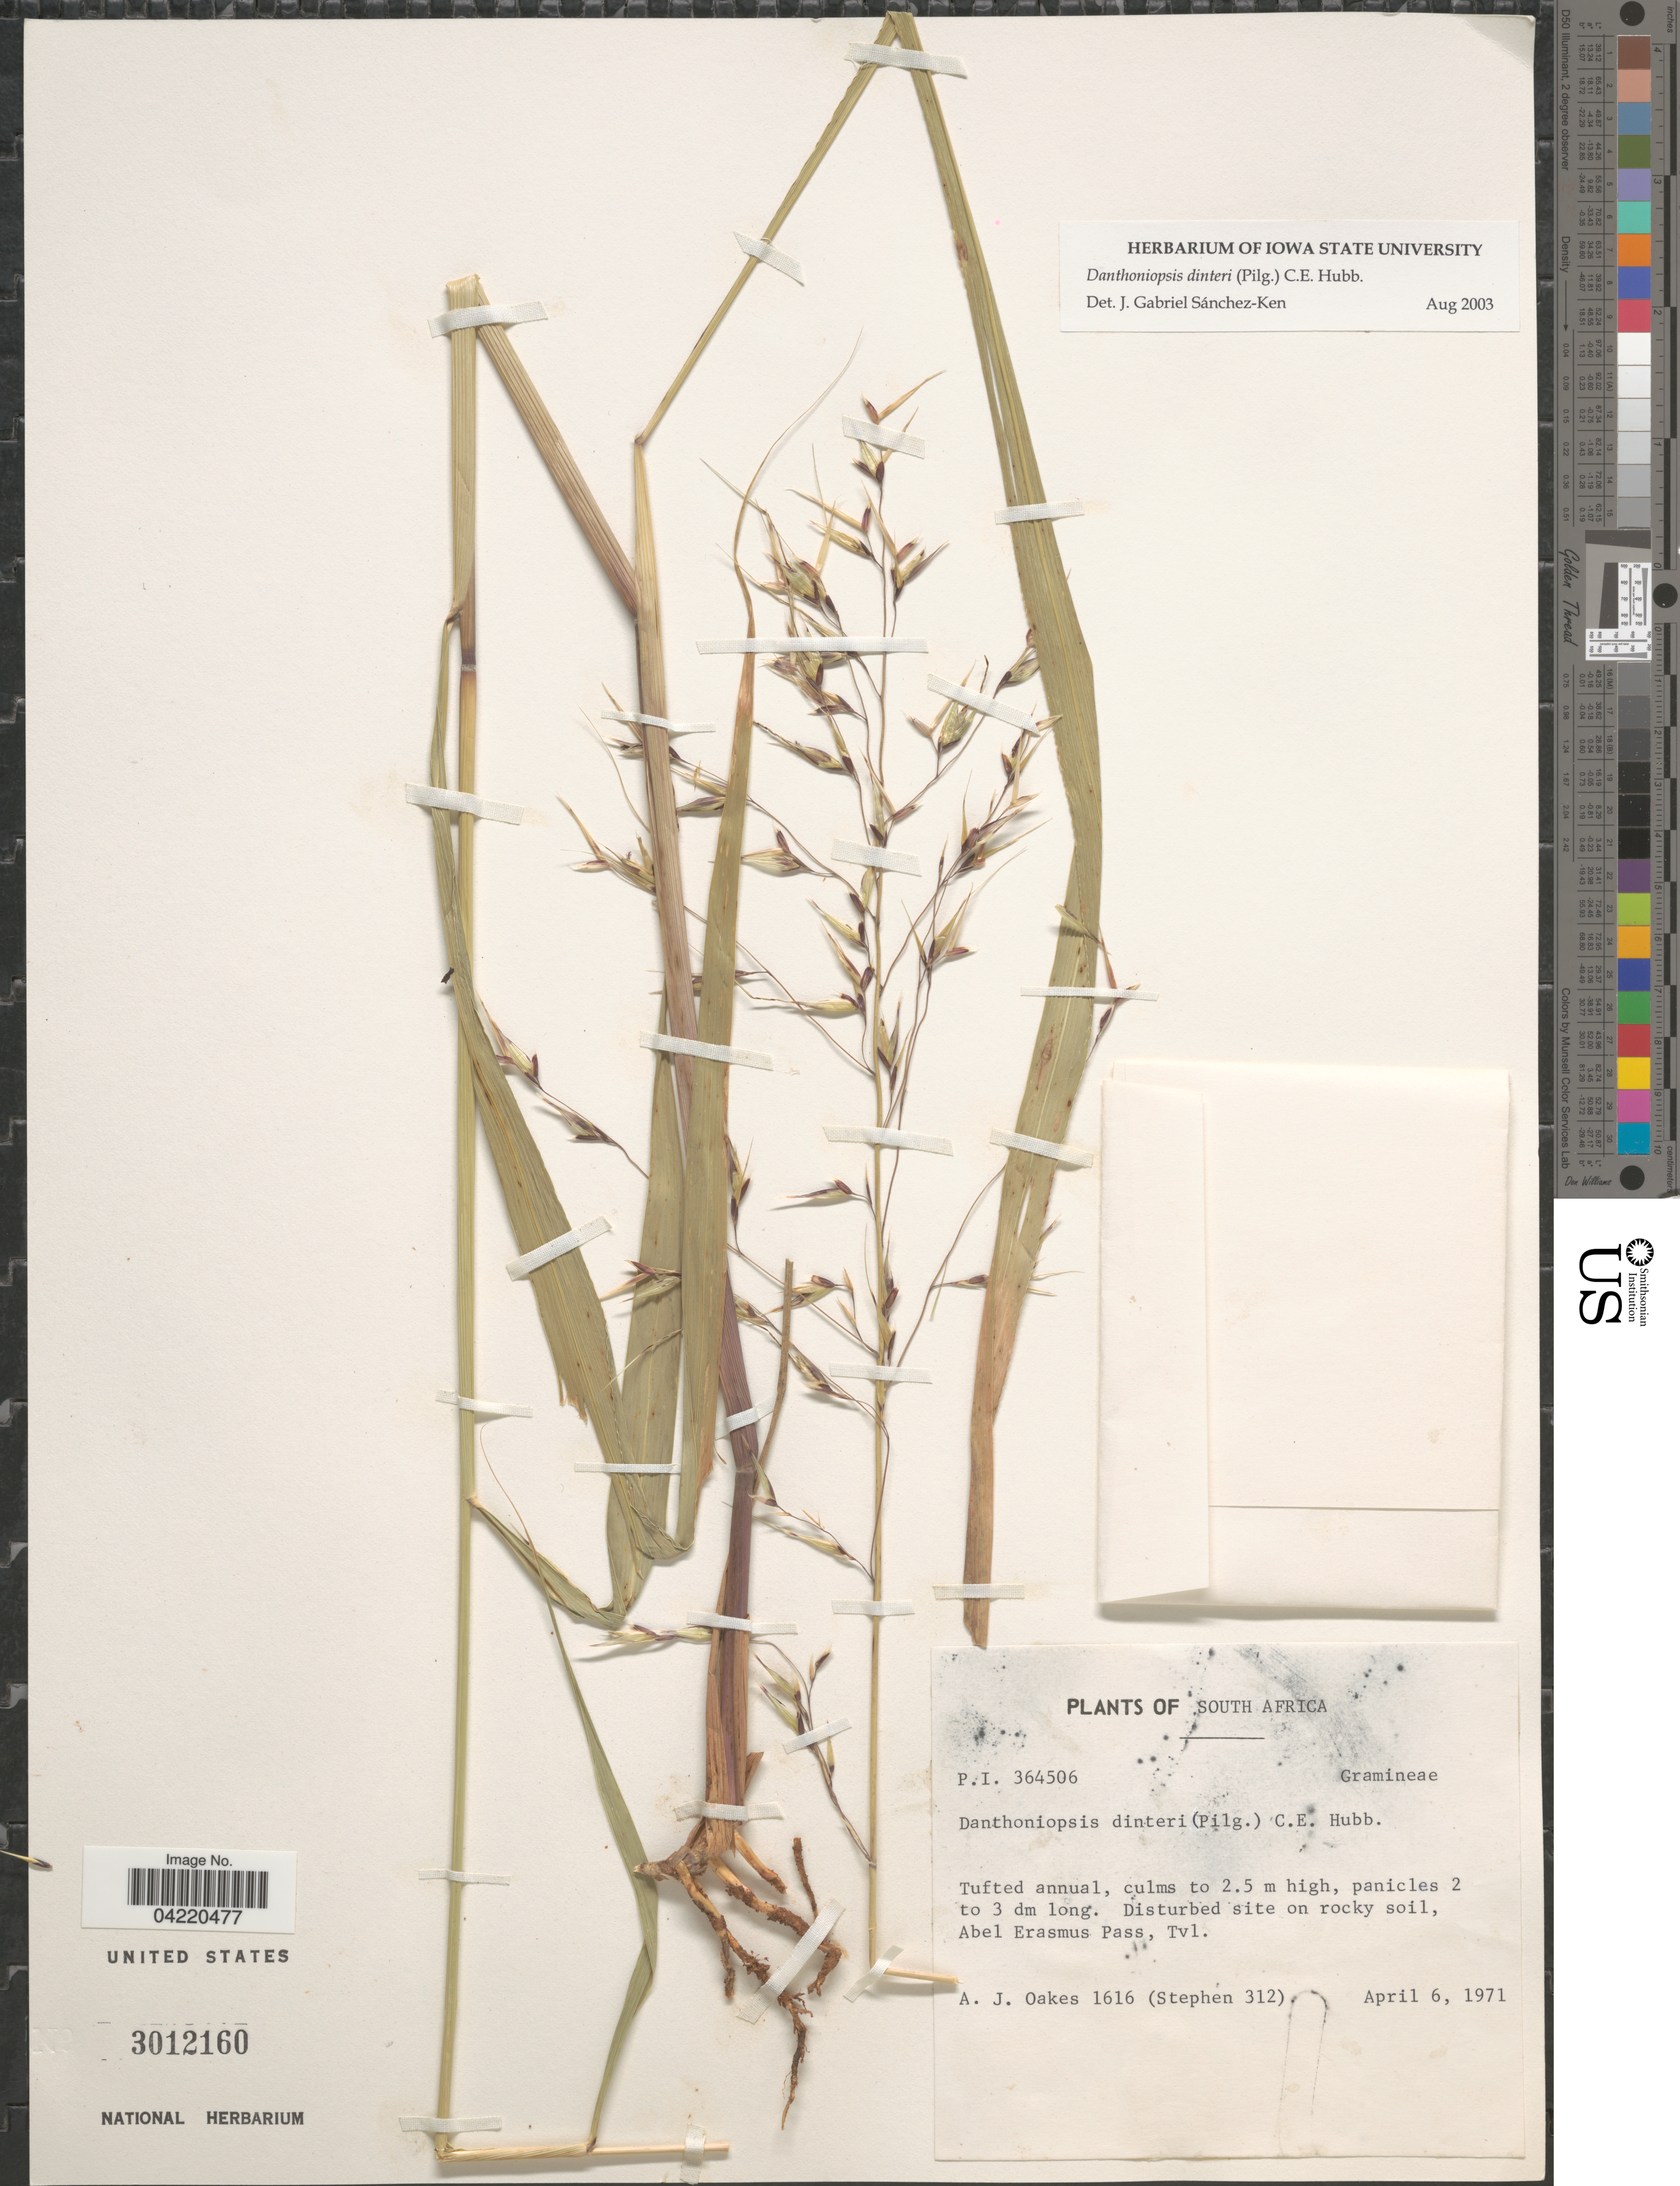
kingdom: Plantae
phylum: Tracheophyta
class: Liliopsida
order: Poales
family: Poaceae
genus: Danthoniopsis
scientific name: Danthoniopsis dinteri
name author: (Pilg.) C. E. Hubb.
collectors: A. Oakes & Stephen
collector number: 1616/312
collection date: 1971-04-06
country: South Africa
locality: Disturbed site on rocky soil, Abel Erasmus Pass, Tvl.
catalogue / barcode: US 3012160